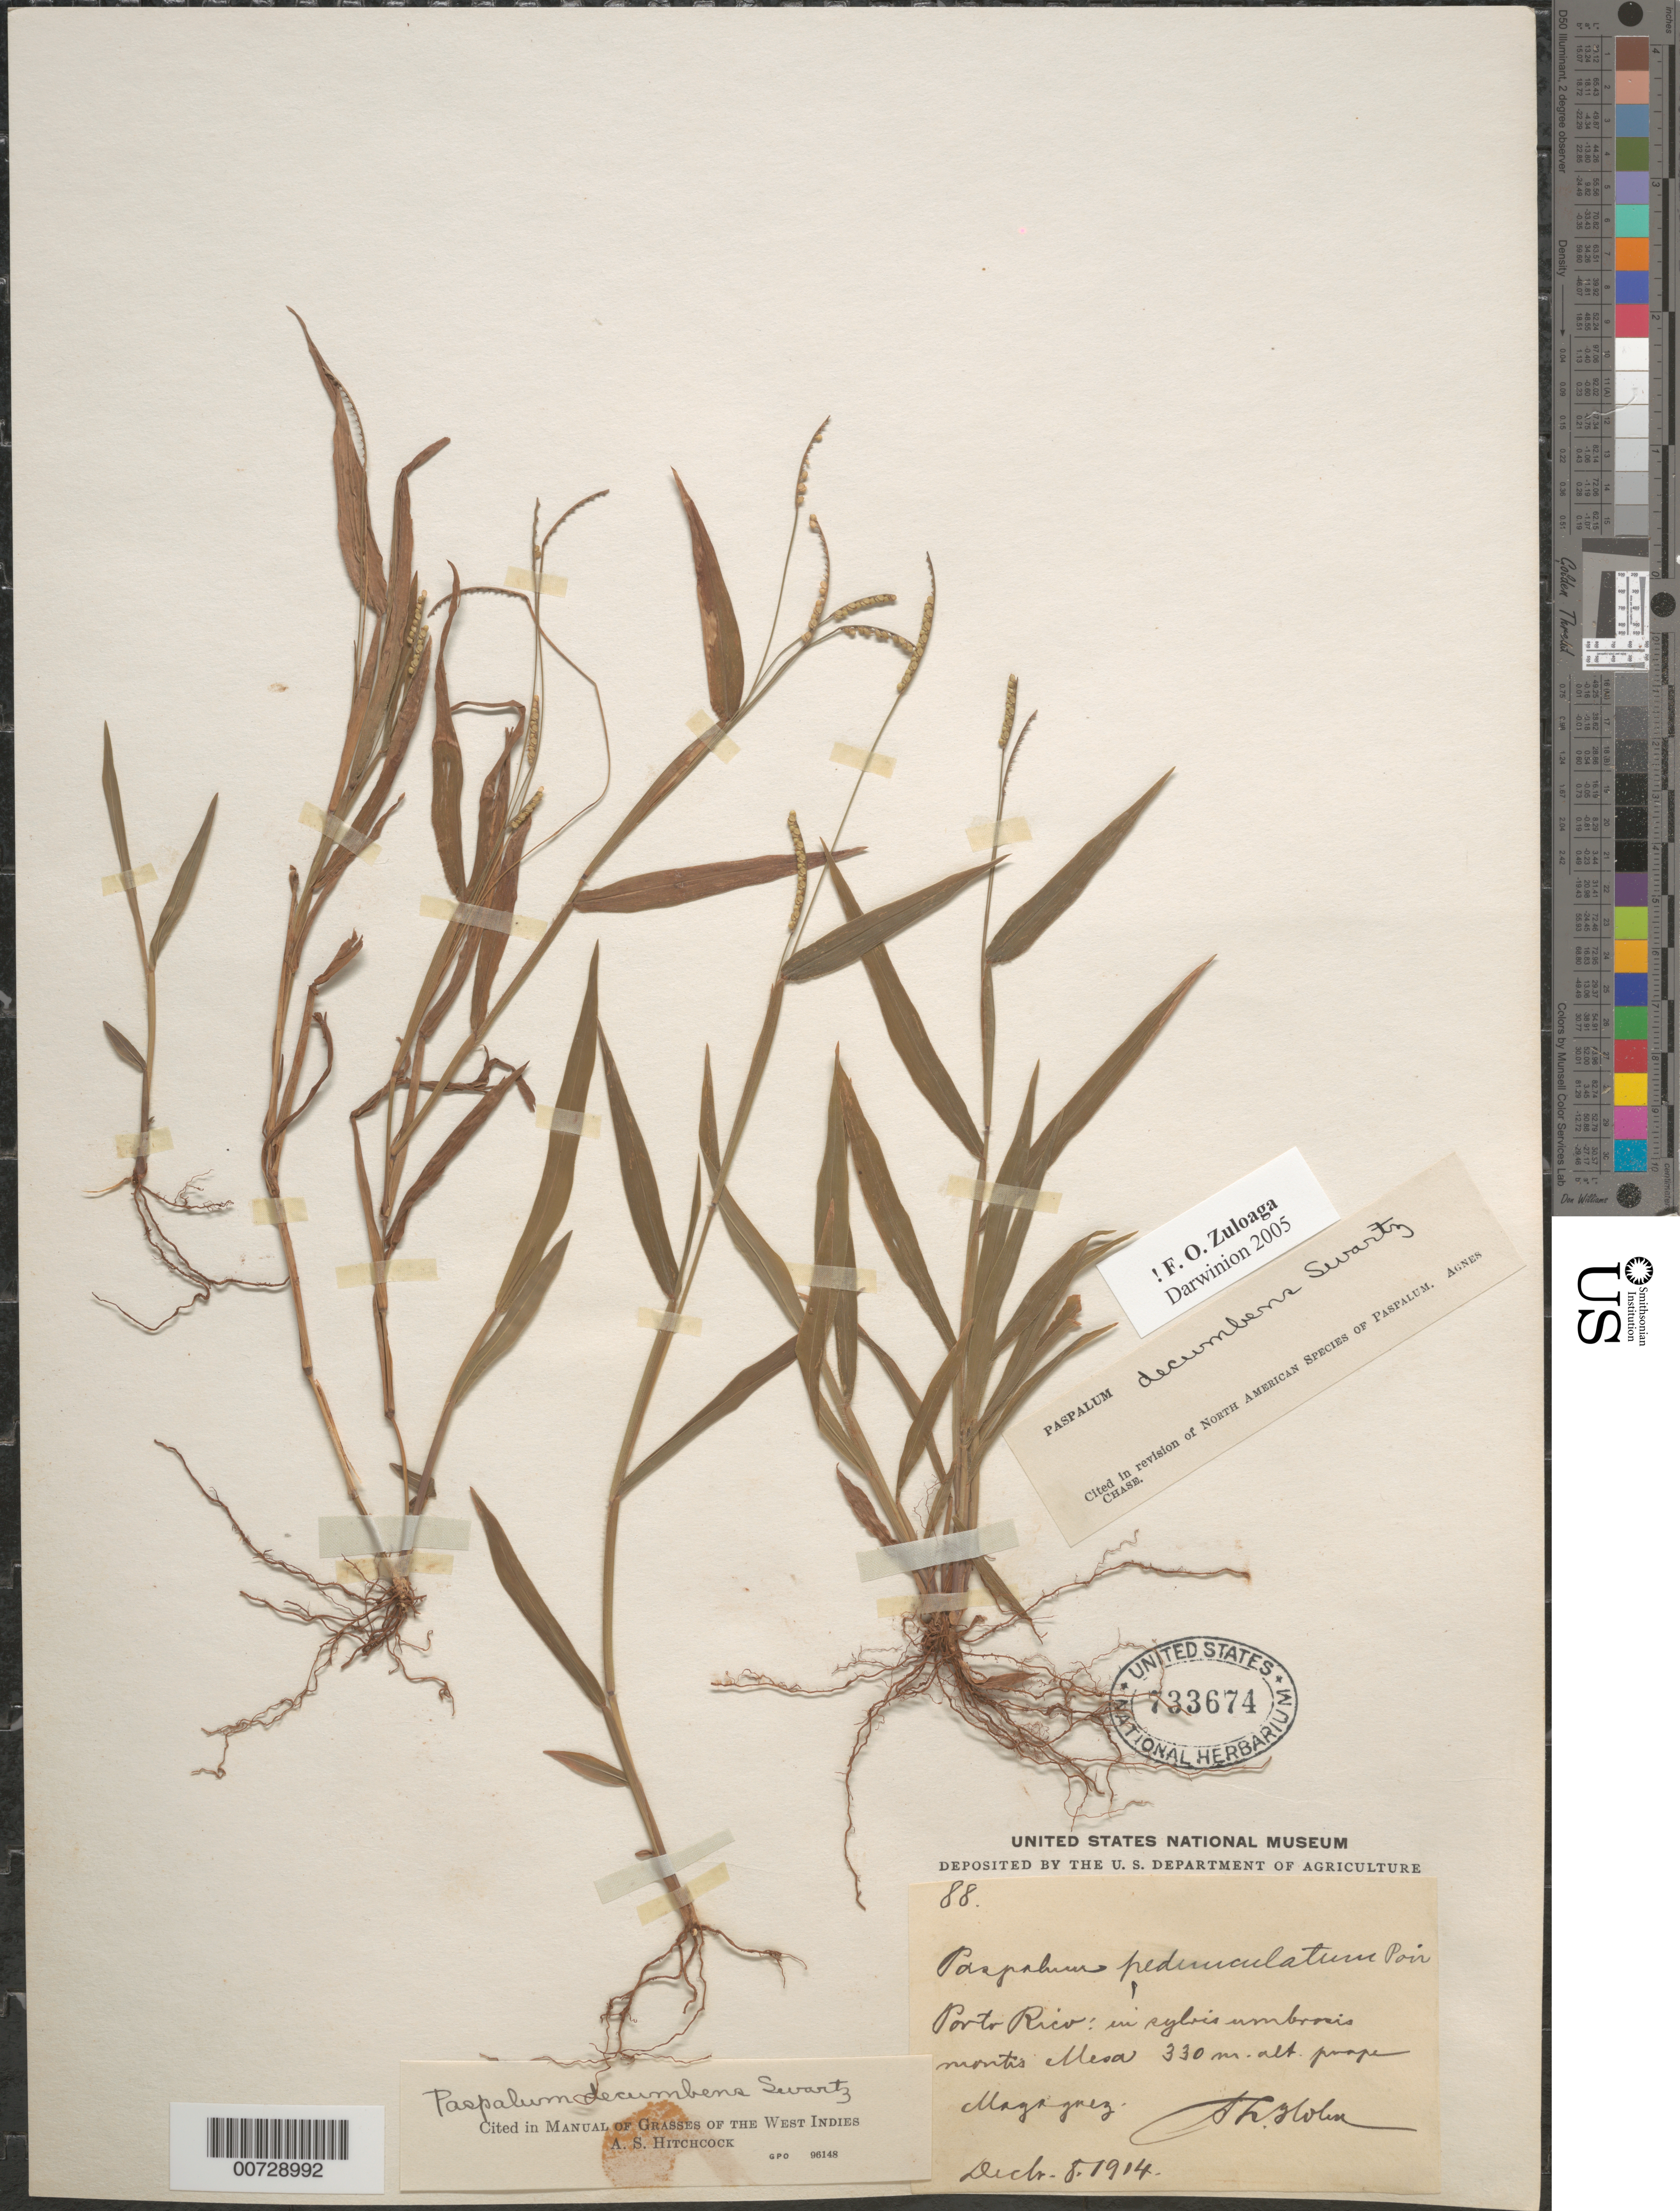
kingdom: Plantae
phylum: Tracheophyta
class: Liliopsida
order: Poales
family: Poaceae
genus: Paspalum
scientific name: Paspalum decumbens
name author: Sw.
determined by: Chase, [M.] Agnes, (US)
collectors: H. T. Holm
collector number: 88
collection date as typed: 08 Dec 1914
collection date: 1914-12-08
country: Puerto Rico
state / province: Mayagüez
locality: Montis Mesa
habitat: In sylvis umbrosis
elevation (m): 330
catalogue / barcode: US 733674